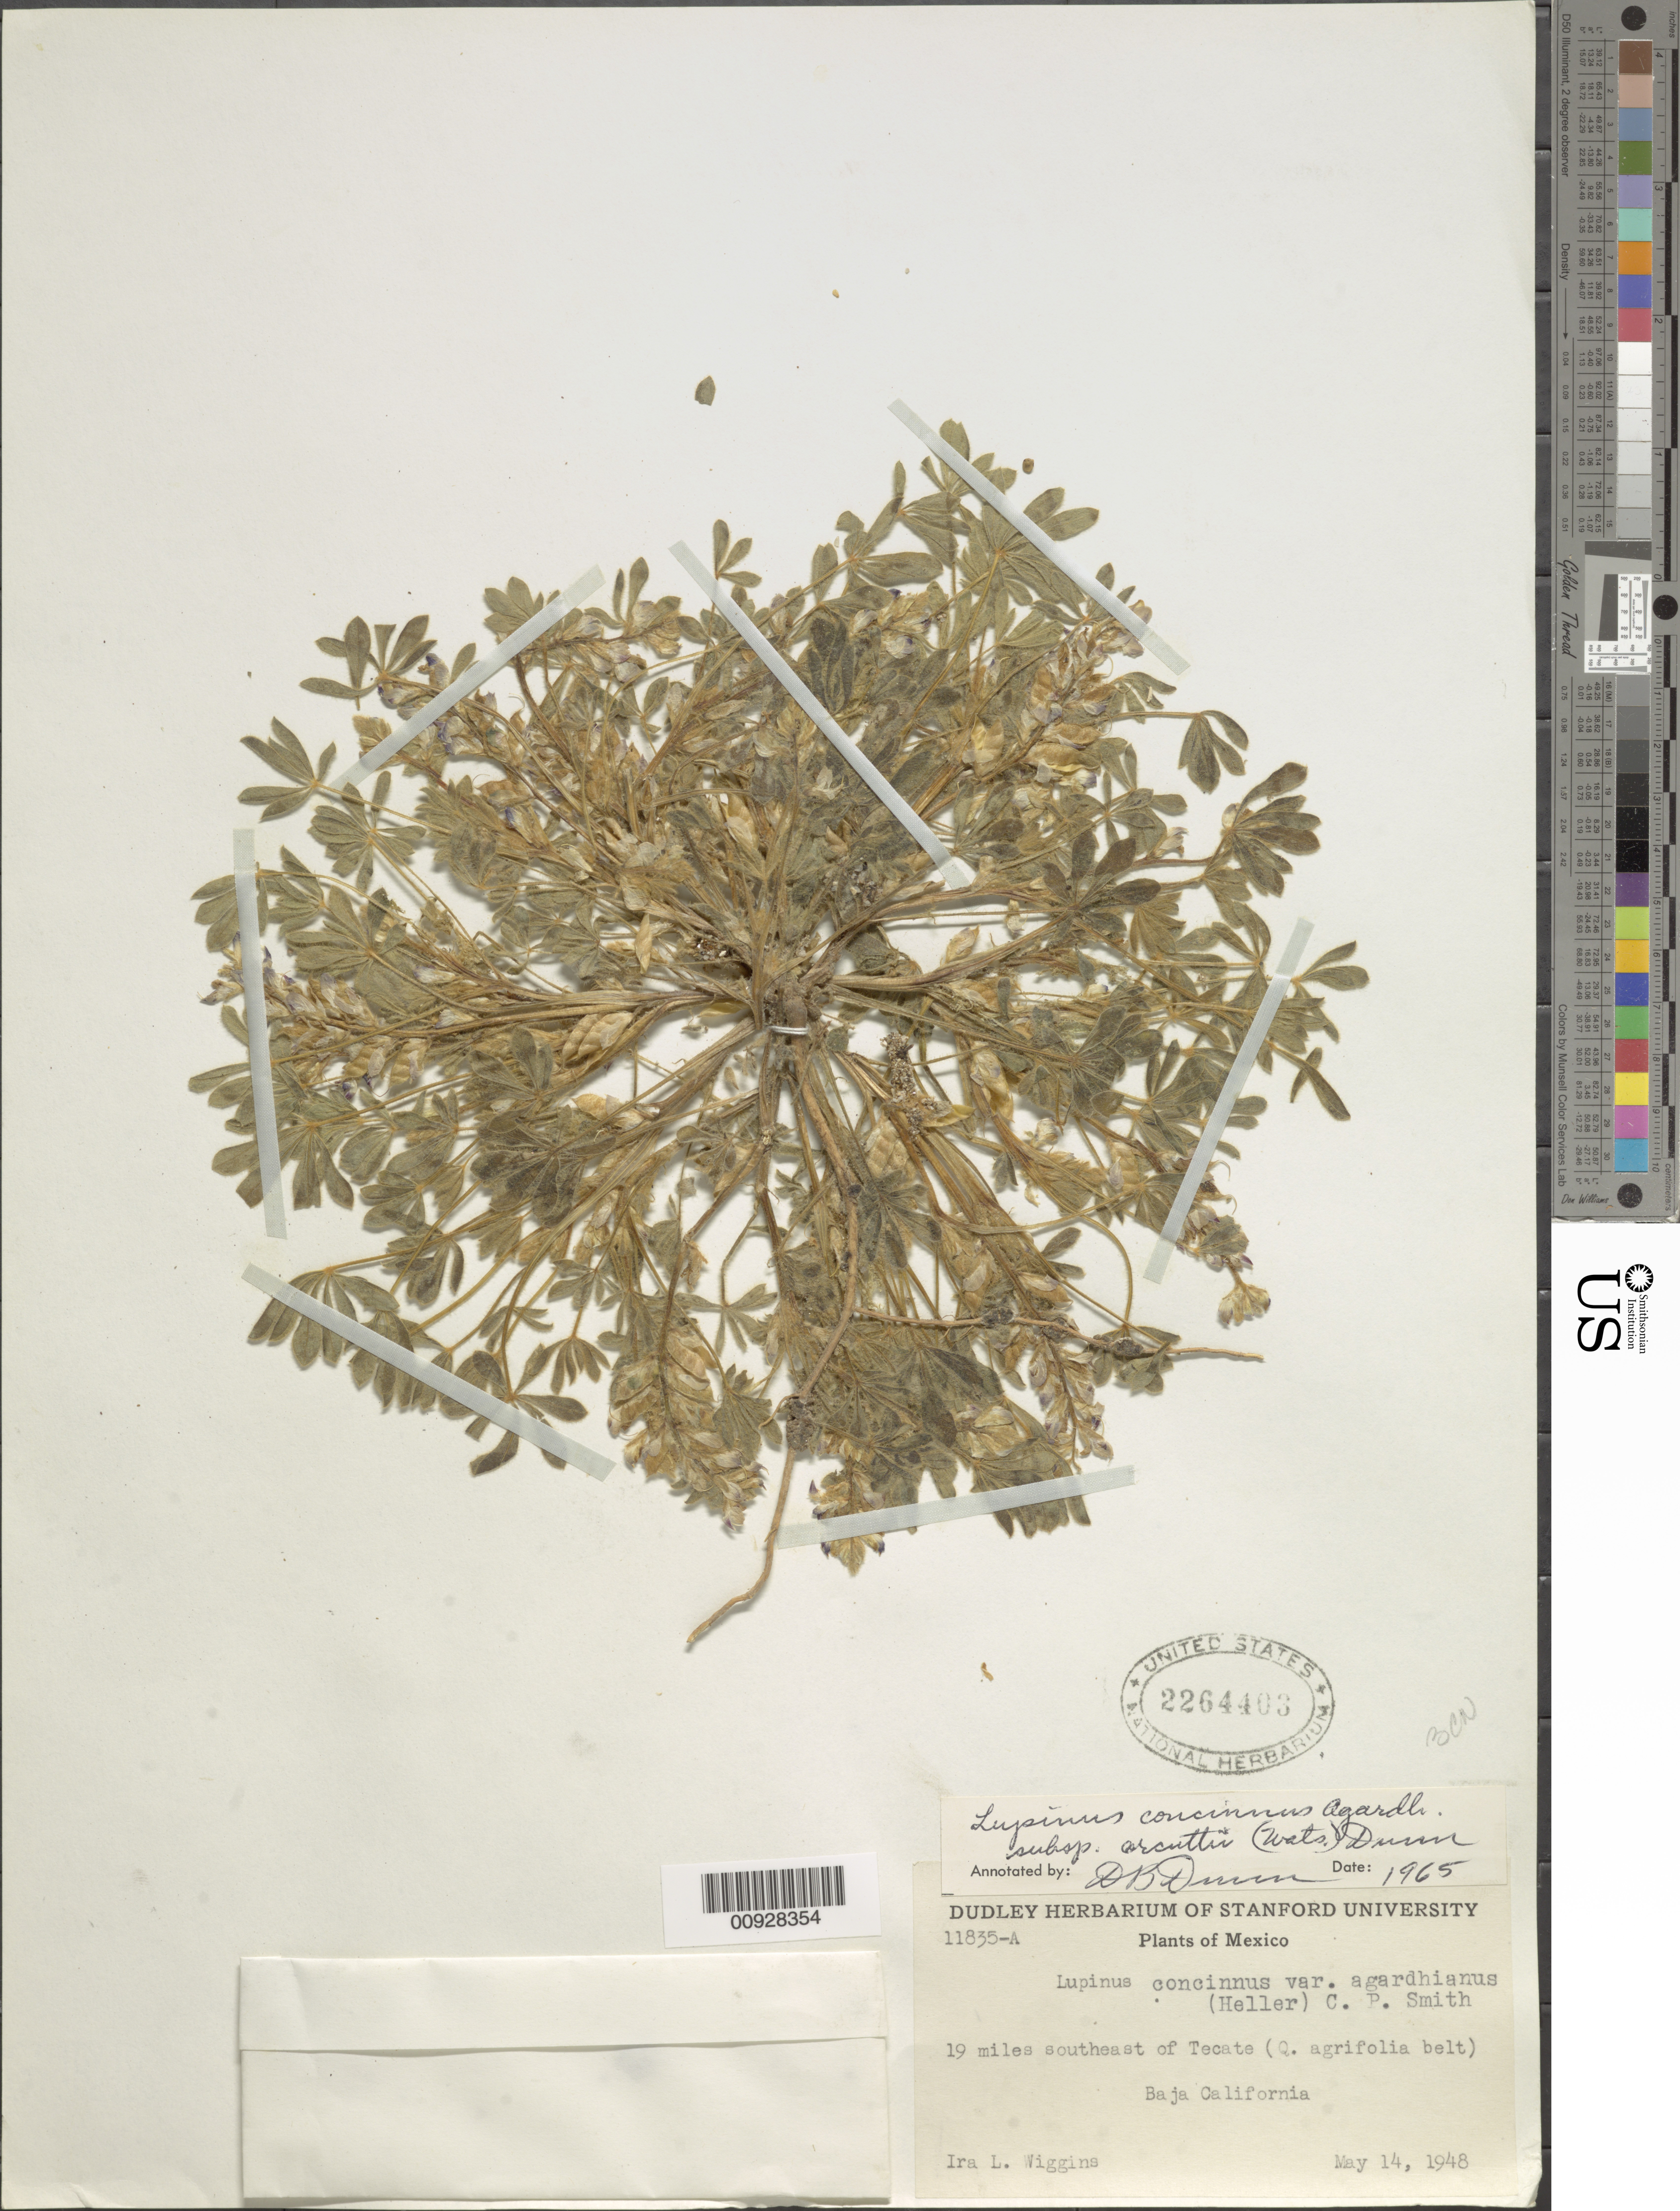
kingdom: Plantae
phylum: Tracheophyta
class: Magnoliopsida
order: Fabales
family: Fabaceae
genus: Lupinus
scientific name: Lupinus concinnus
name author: J. Agardh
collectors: I. L. Wiggins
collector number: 11835-A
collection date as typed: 14 May 1948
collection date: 1948-05-14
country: Mexico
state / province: Baja California Norte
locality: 19 miles southeast of Tecate, Baja California.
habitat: Q. agrifolia belt.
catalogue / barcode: US 2264403